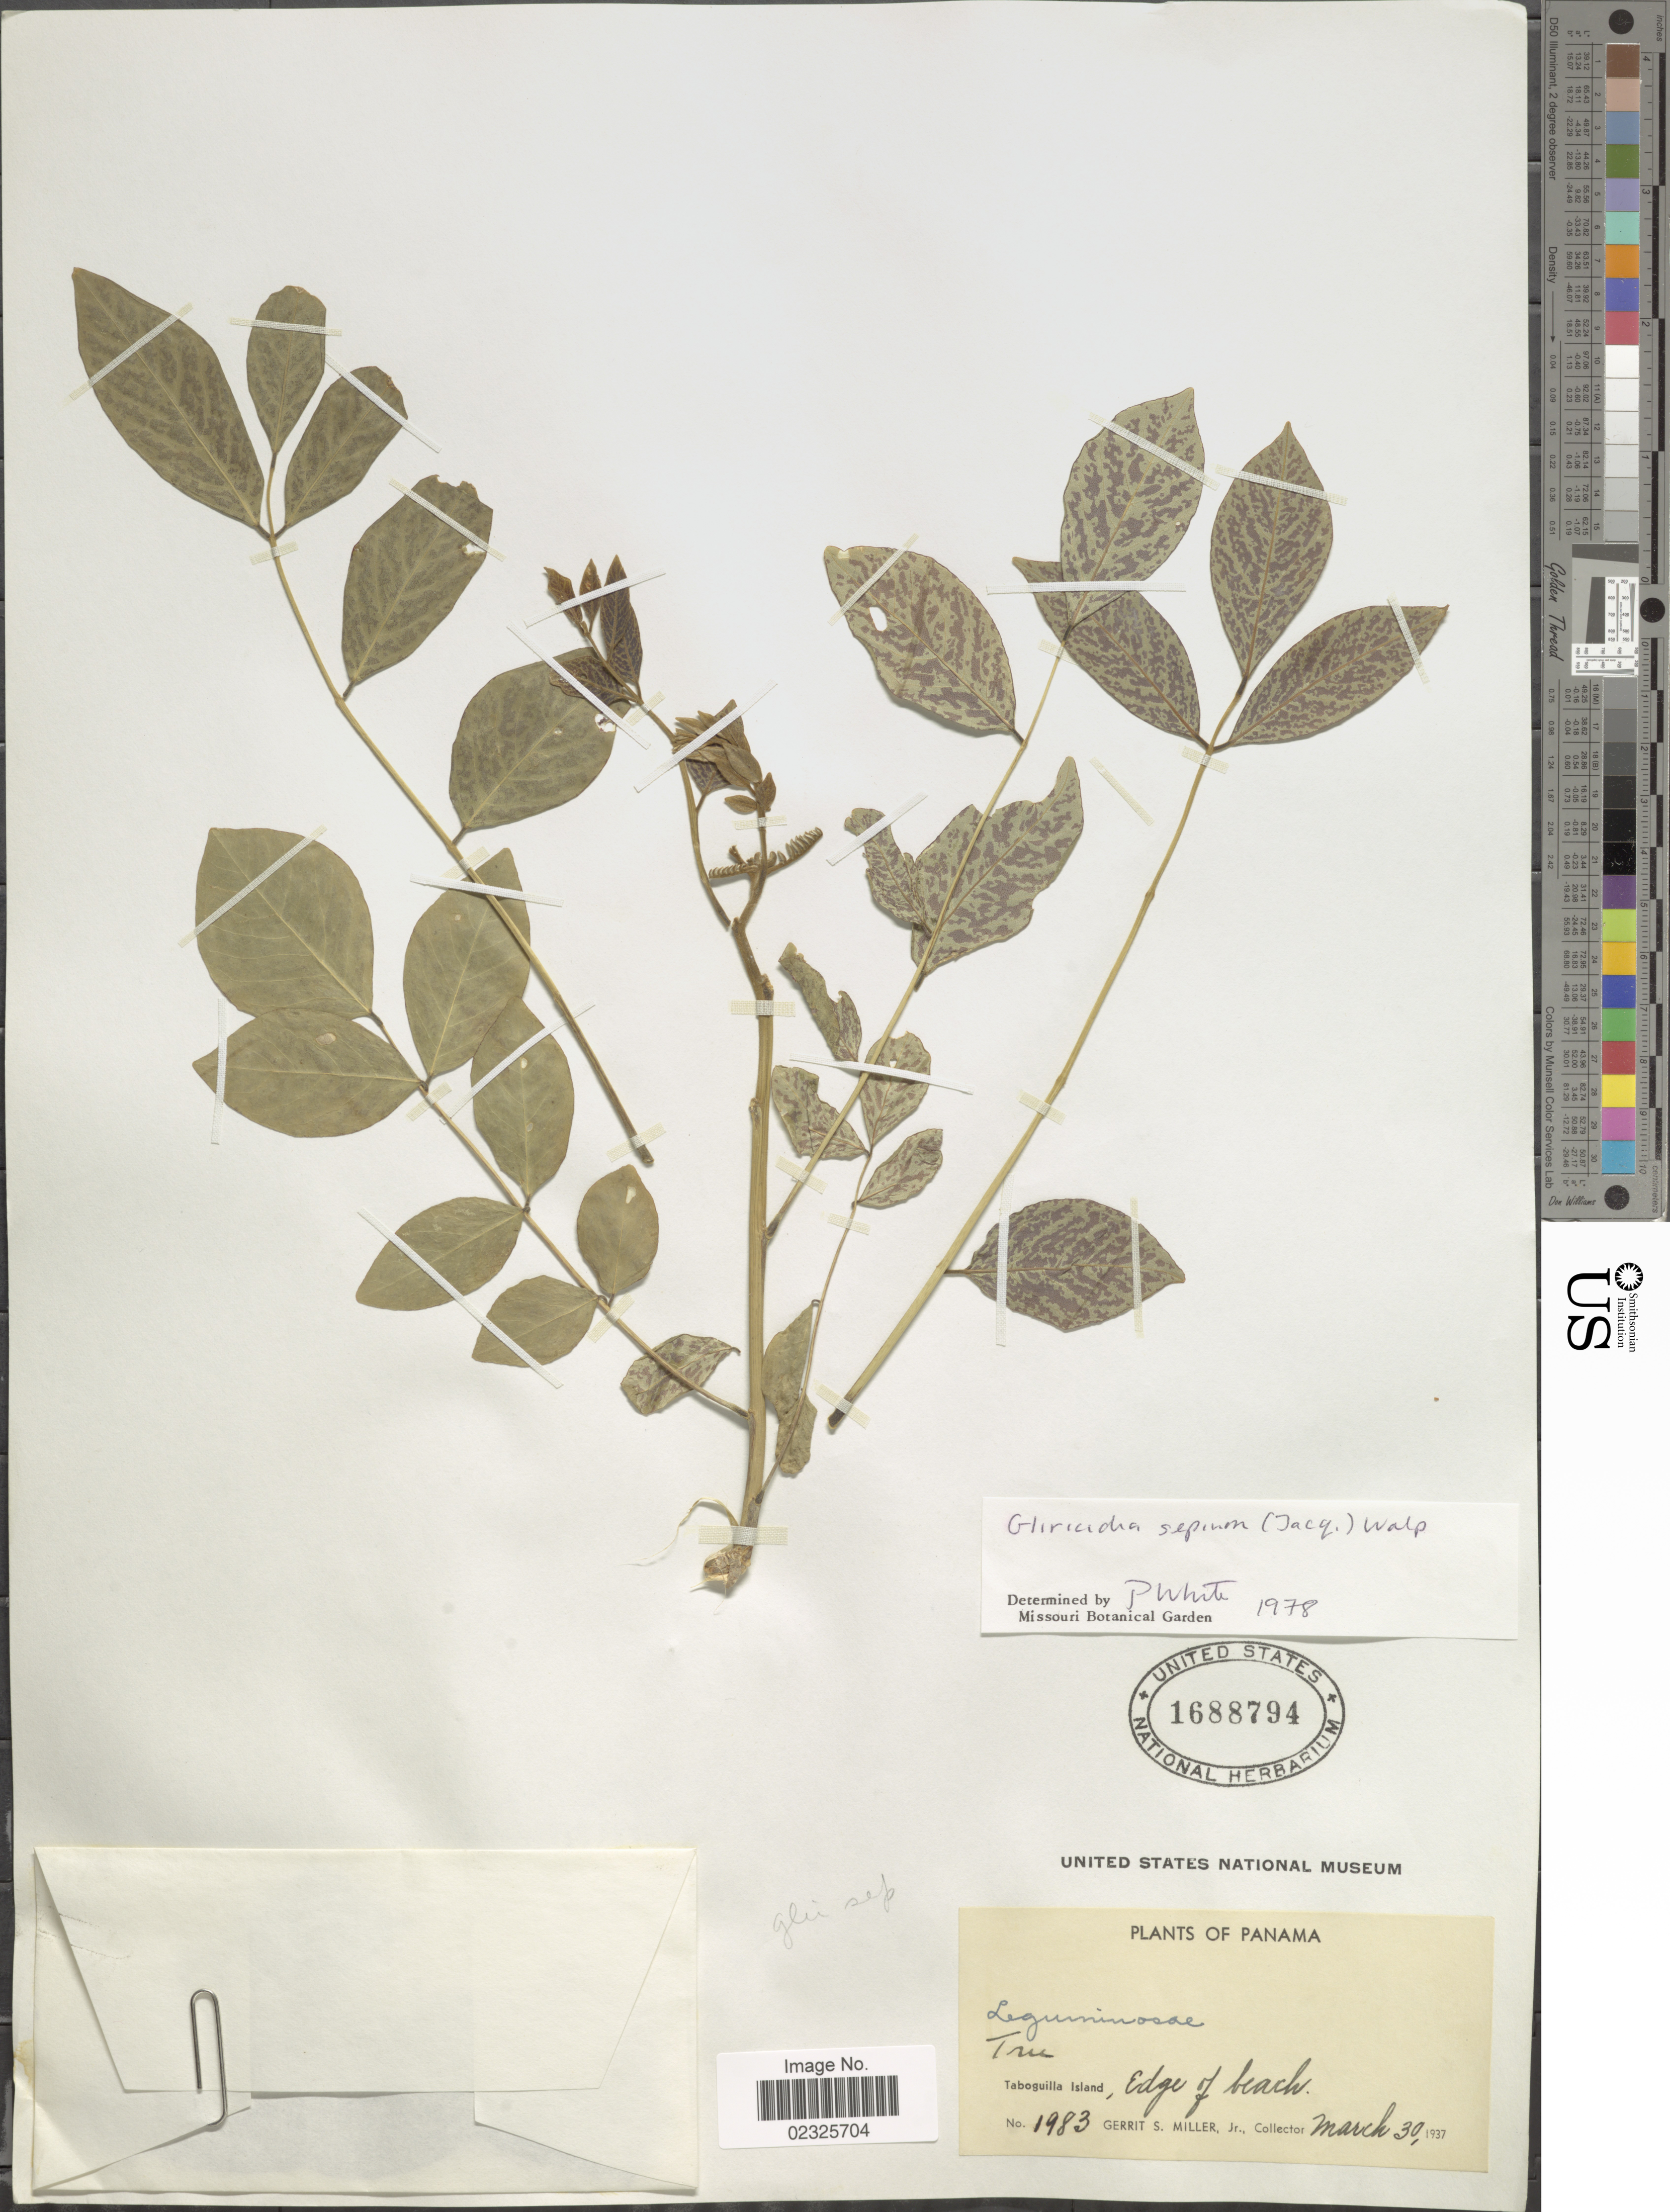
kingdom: Plantae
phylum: Tracheophyta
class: Magnoliopsida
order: Fabales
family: Fabaceae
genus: Gliricidia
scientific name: Gliricidia sepium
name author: (Jacq.) Kunth ex Walp.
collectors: G. S. Miller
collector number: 1983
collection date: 1937-03-30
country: Panama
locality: Taboguilla Island, Edge of beach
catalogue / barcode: US 1688794